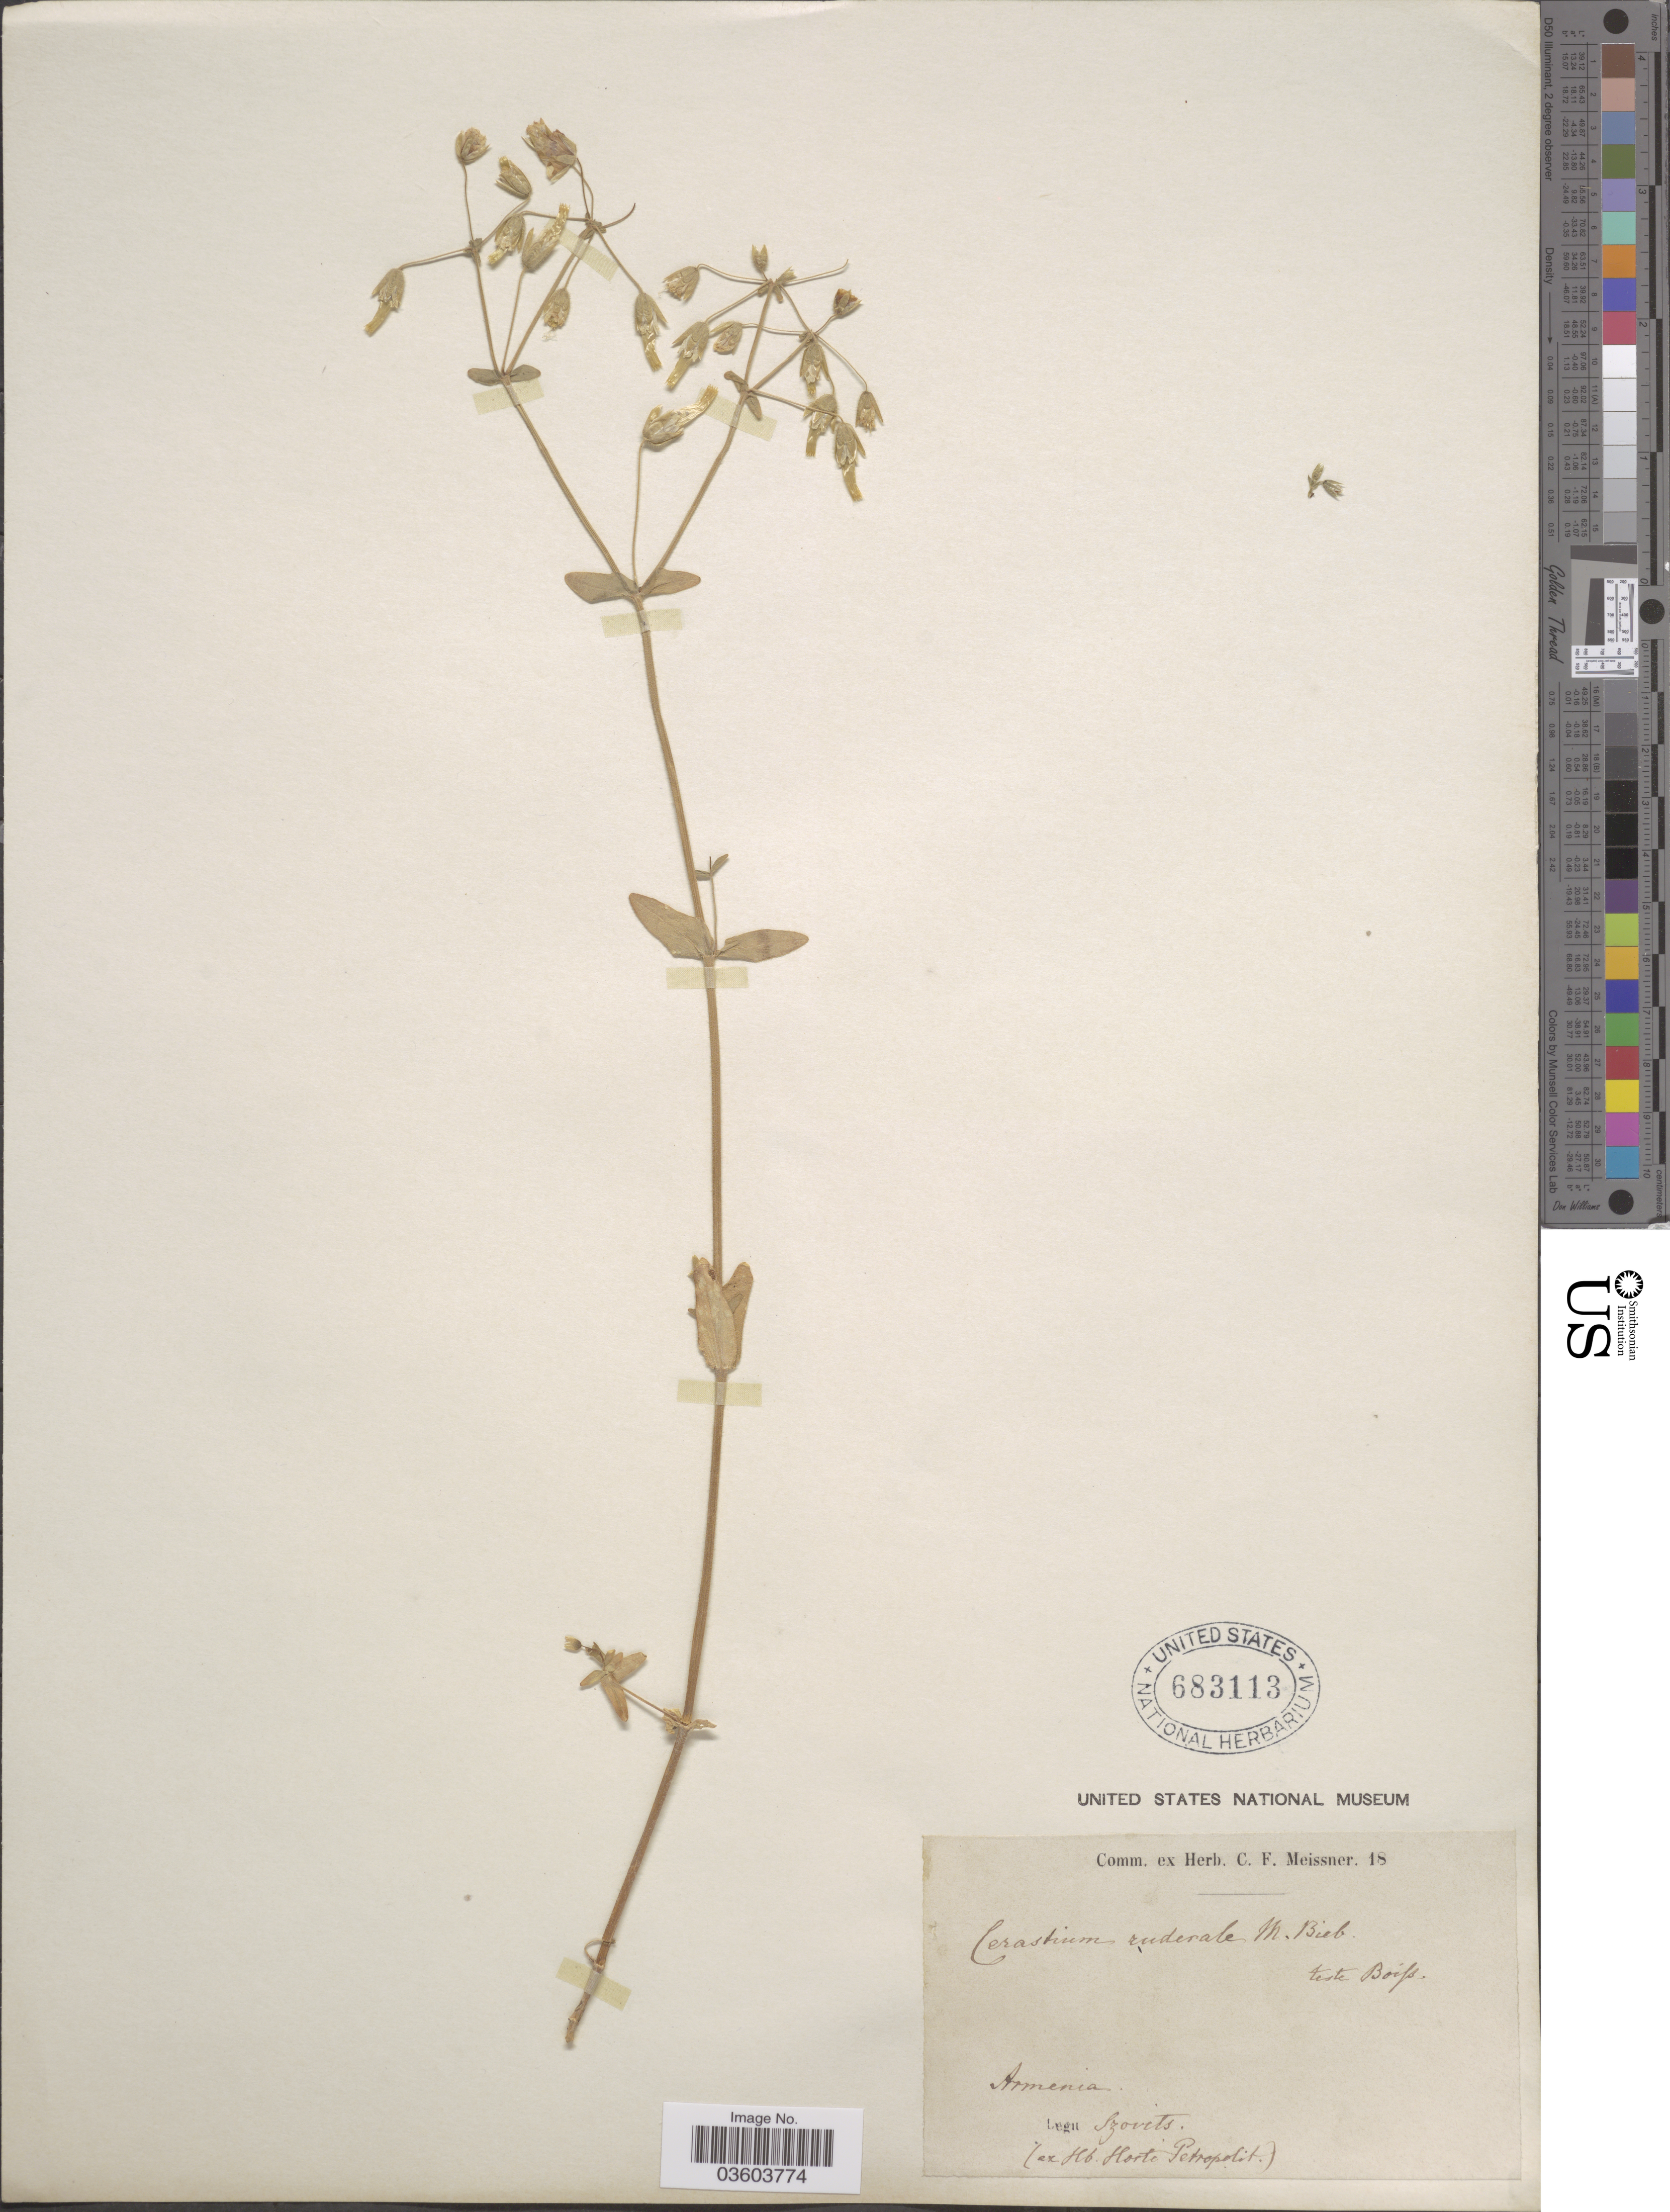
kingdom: Plantae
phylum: Tracheophyta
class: Magnoliopsida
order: Caryophyllales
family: Caryophyllaceae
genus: Cerastium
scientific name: Cerastium ruderale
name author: M. Bieb.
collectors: Szovits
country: Armenia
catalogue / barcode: US 68311